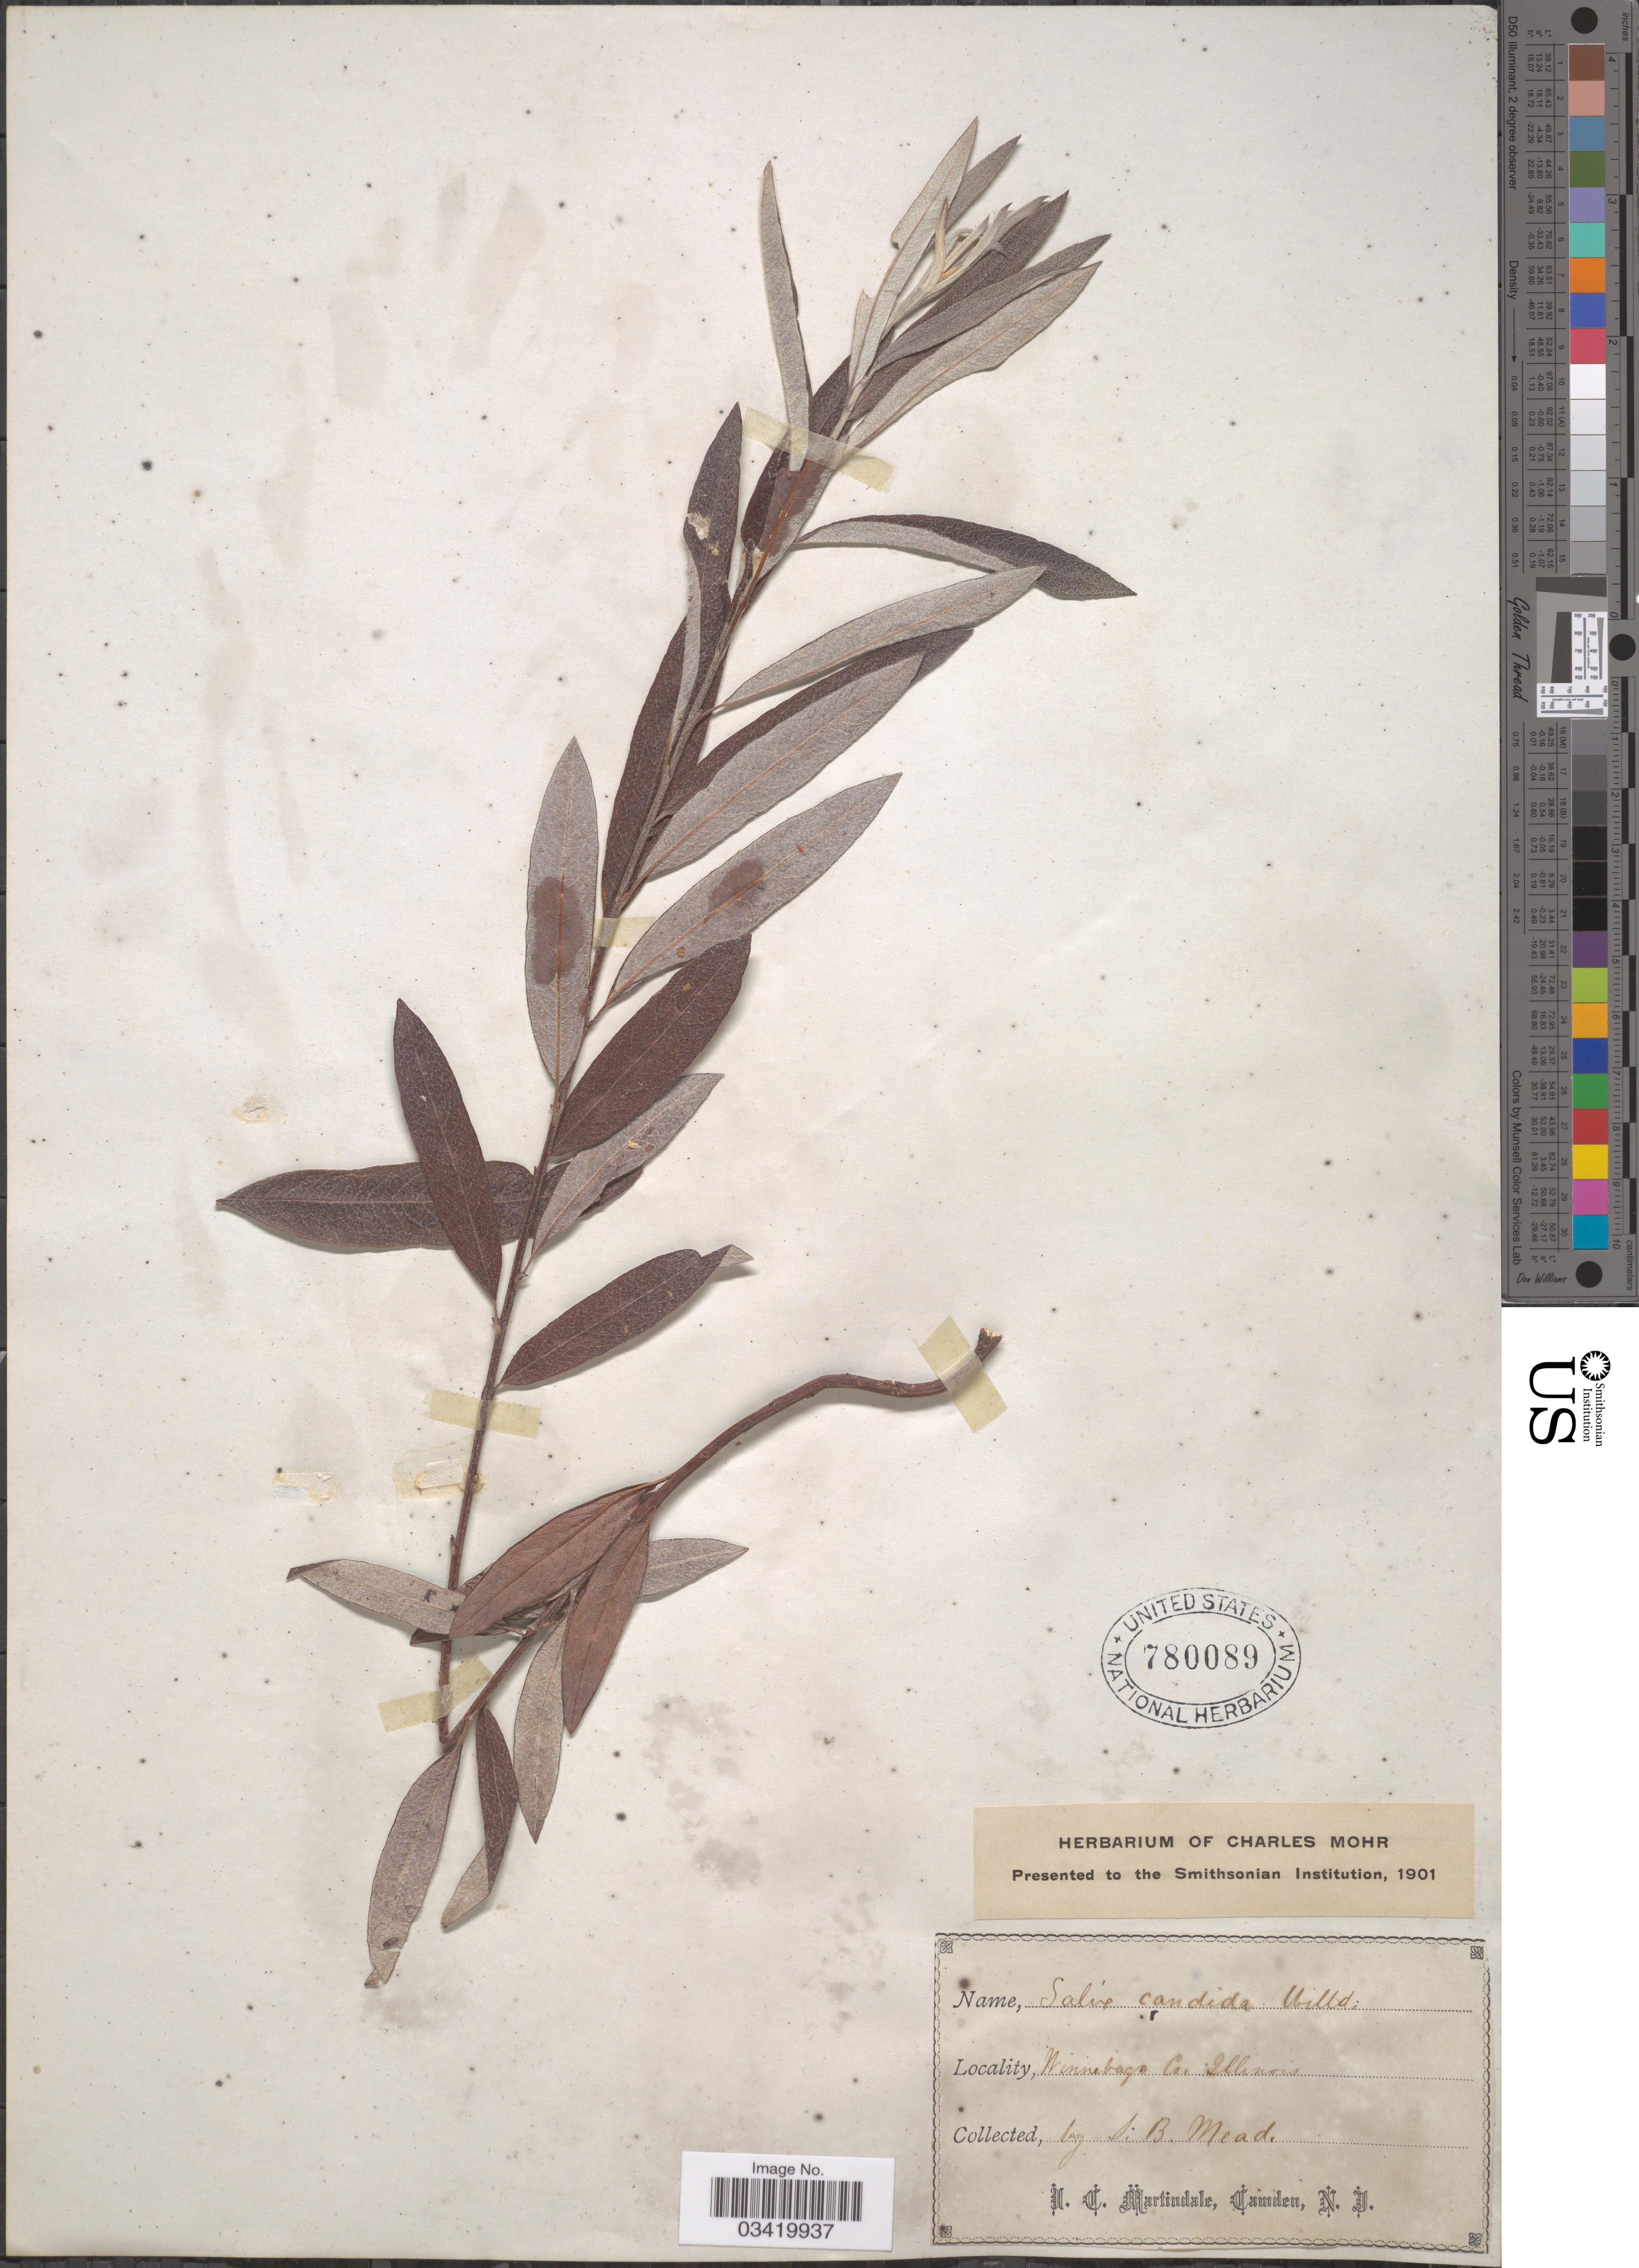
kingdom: Plantae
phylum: Tracheophyta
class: Magnoliopsida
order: Malpighiales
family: Salicaceae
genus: Salix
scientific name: Salix candida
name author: Flüggé ex Willd.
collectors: S. Mead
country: United States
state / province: Illinois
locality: Winnebago Co.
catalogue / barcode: US 780089